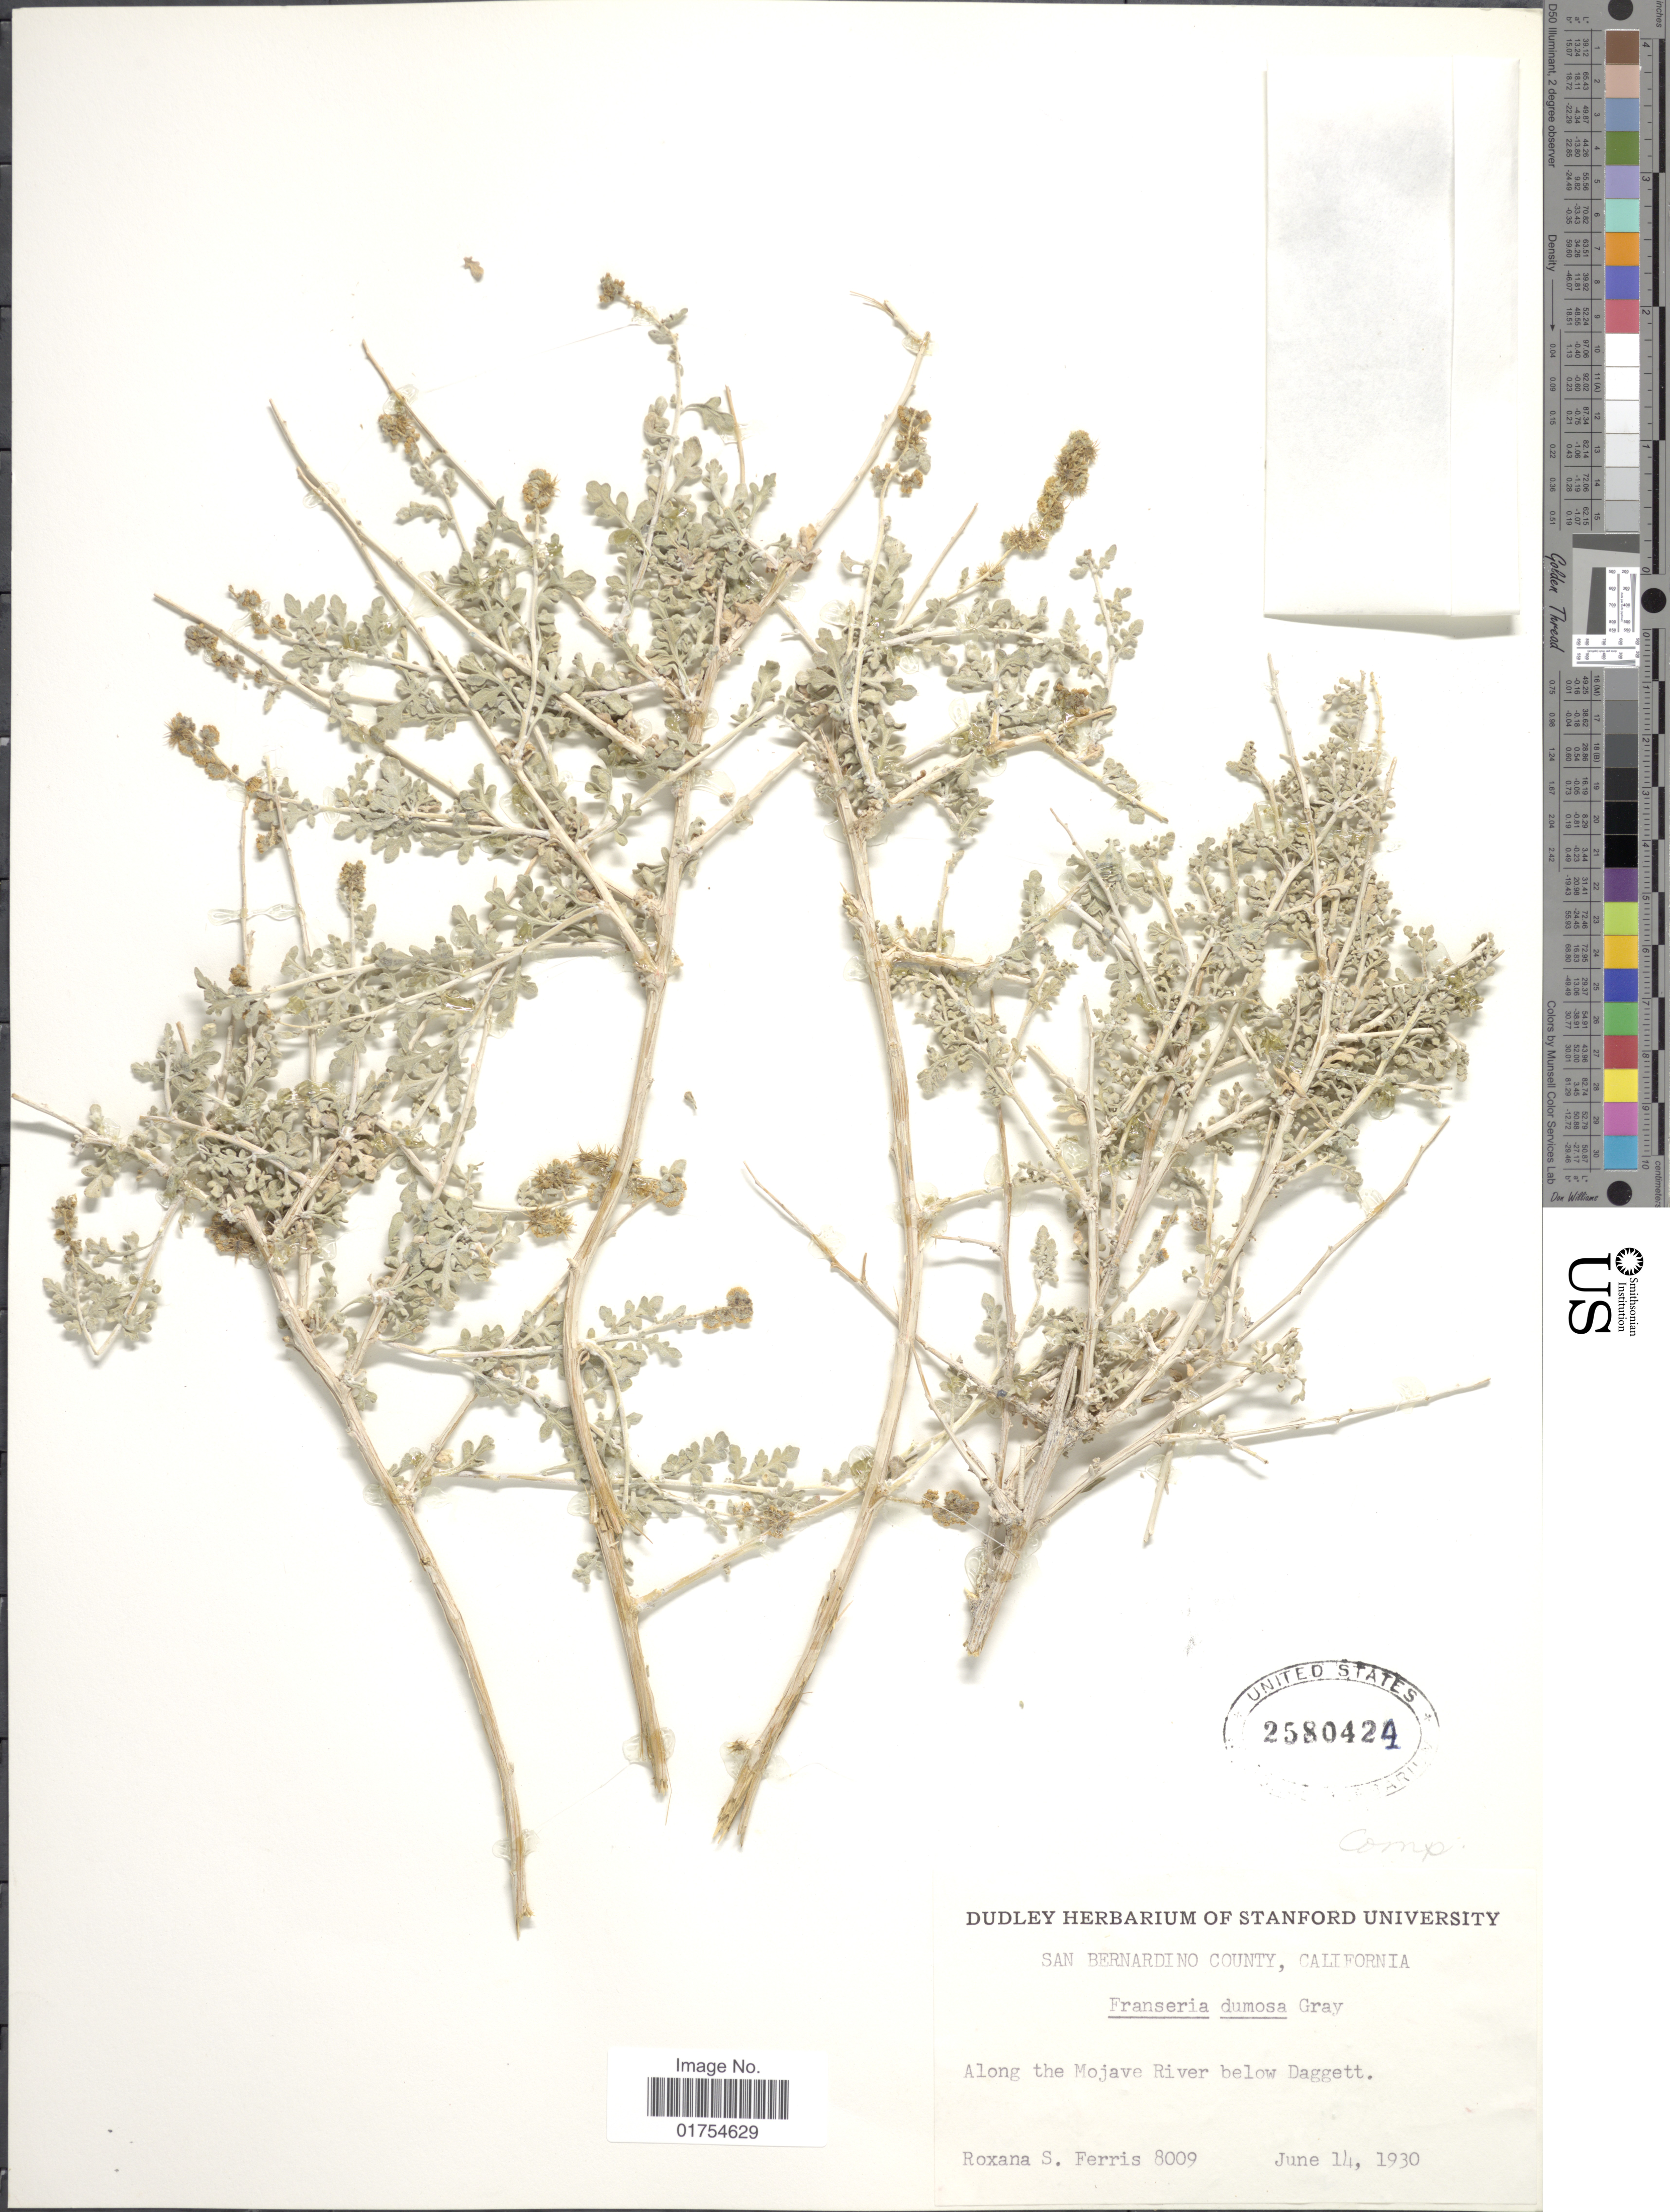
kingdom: Plantae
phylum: Tracheophyta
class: Magnoliopsida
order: Asterales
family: Asteraceae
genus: Franseria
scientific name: Franseria dumosa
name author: A. Gray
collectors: R. S. Ferris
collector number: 8009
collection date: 1930-06-14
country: United States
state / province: California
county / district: San Bernardino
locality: San Bernardino County, Along the Mojave River below Daggett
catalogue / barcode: US 2580424